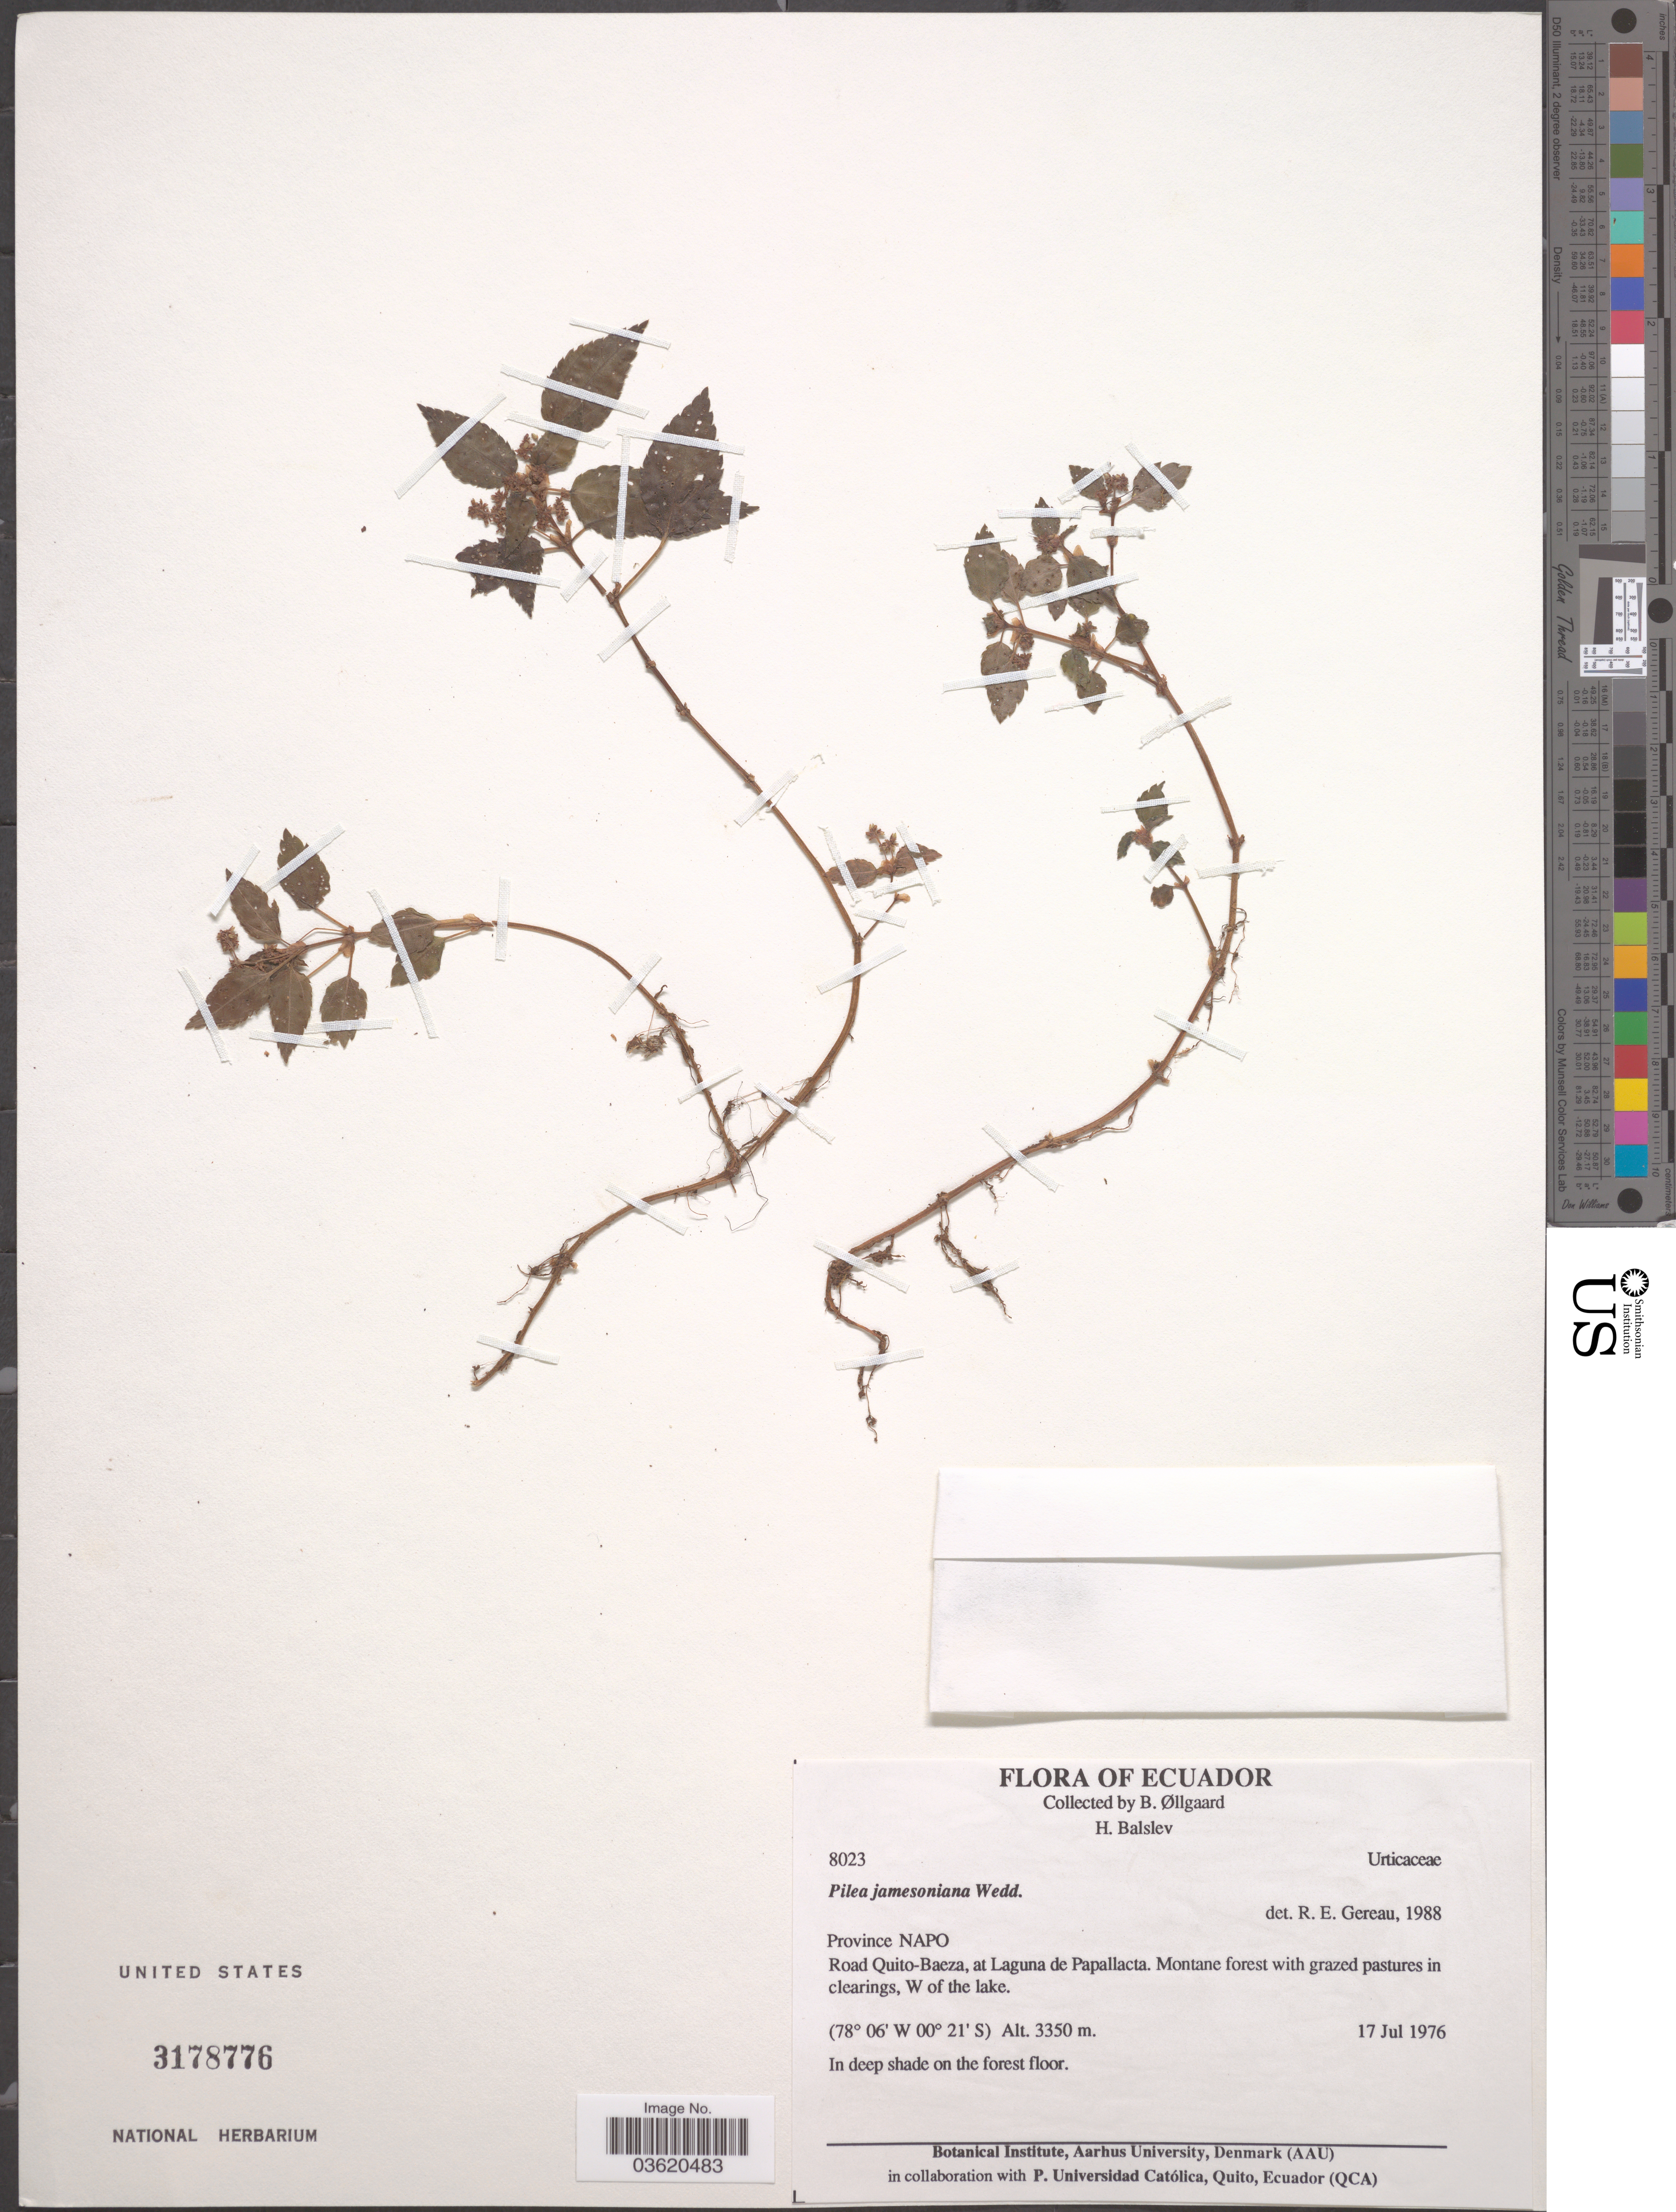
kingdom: Plantae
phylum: Tracheophyta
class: Magnoliopsida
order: Rosales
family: Urticaceae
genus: Pilea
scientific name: Pilea jamesoniana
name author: Wedd.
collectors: B. Øllgaard & H. Balsev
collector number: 8023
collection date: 1976-07-17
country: Ecuador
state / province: Napo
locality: Road Quito-Baeza, at Laguna de Papallacta. Montane forest with grazed pastures in clearings, W of the lake.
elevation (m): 3350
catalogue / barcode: US 3178776